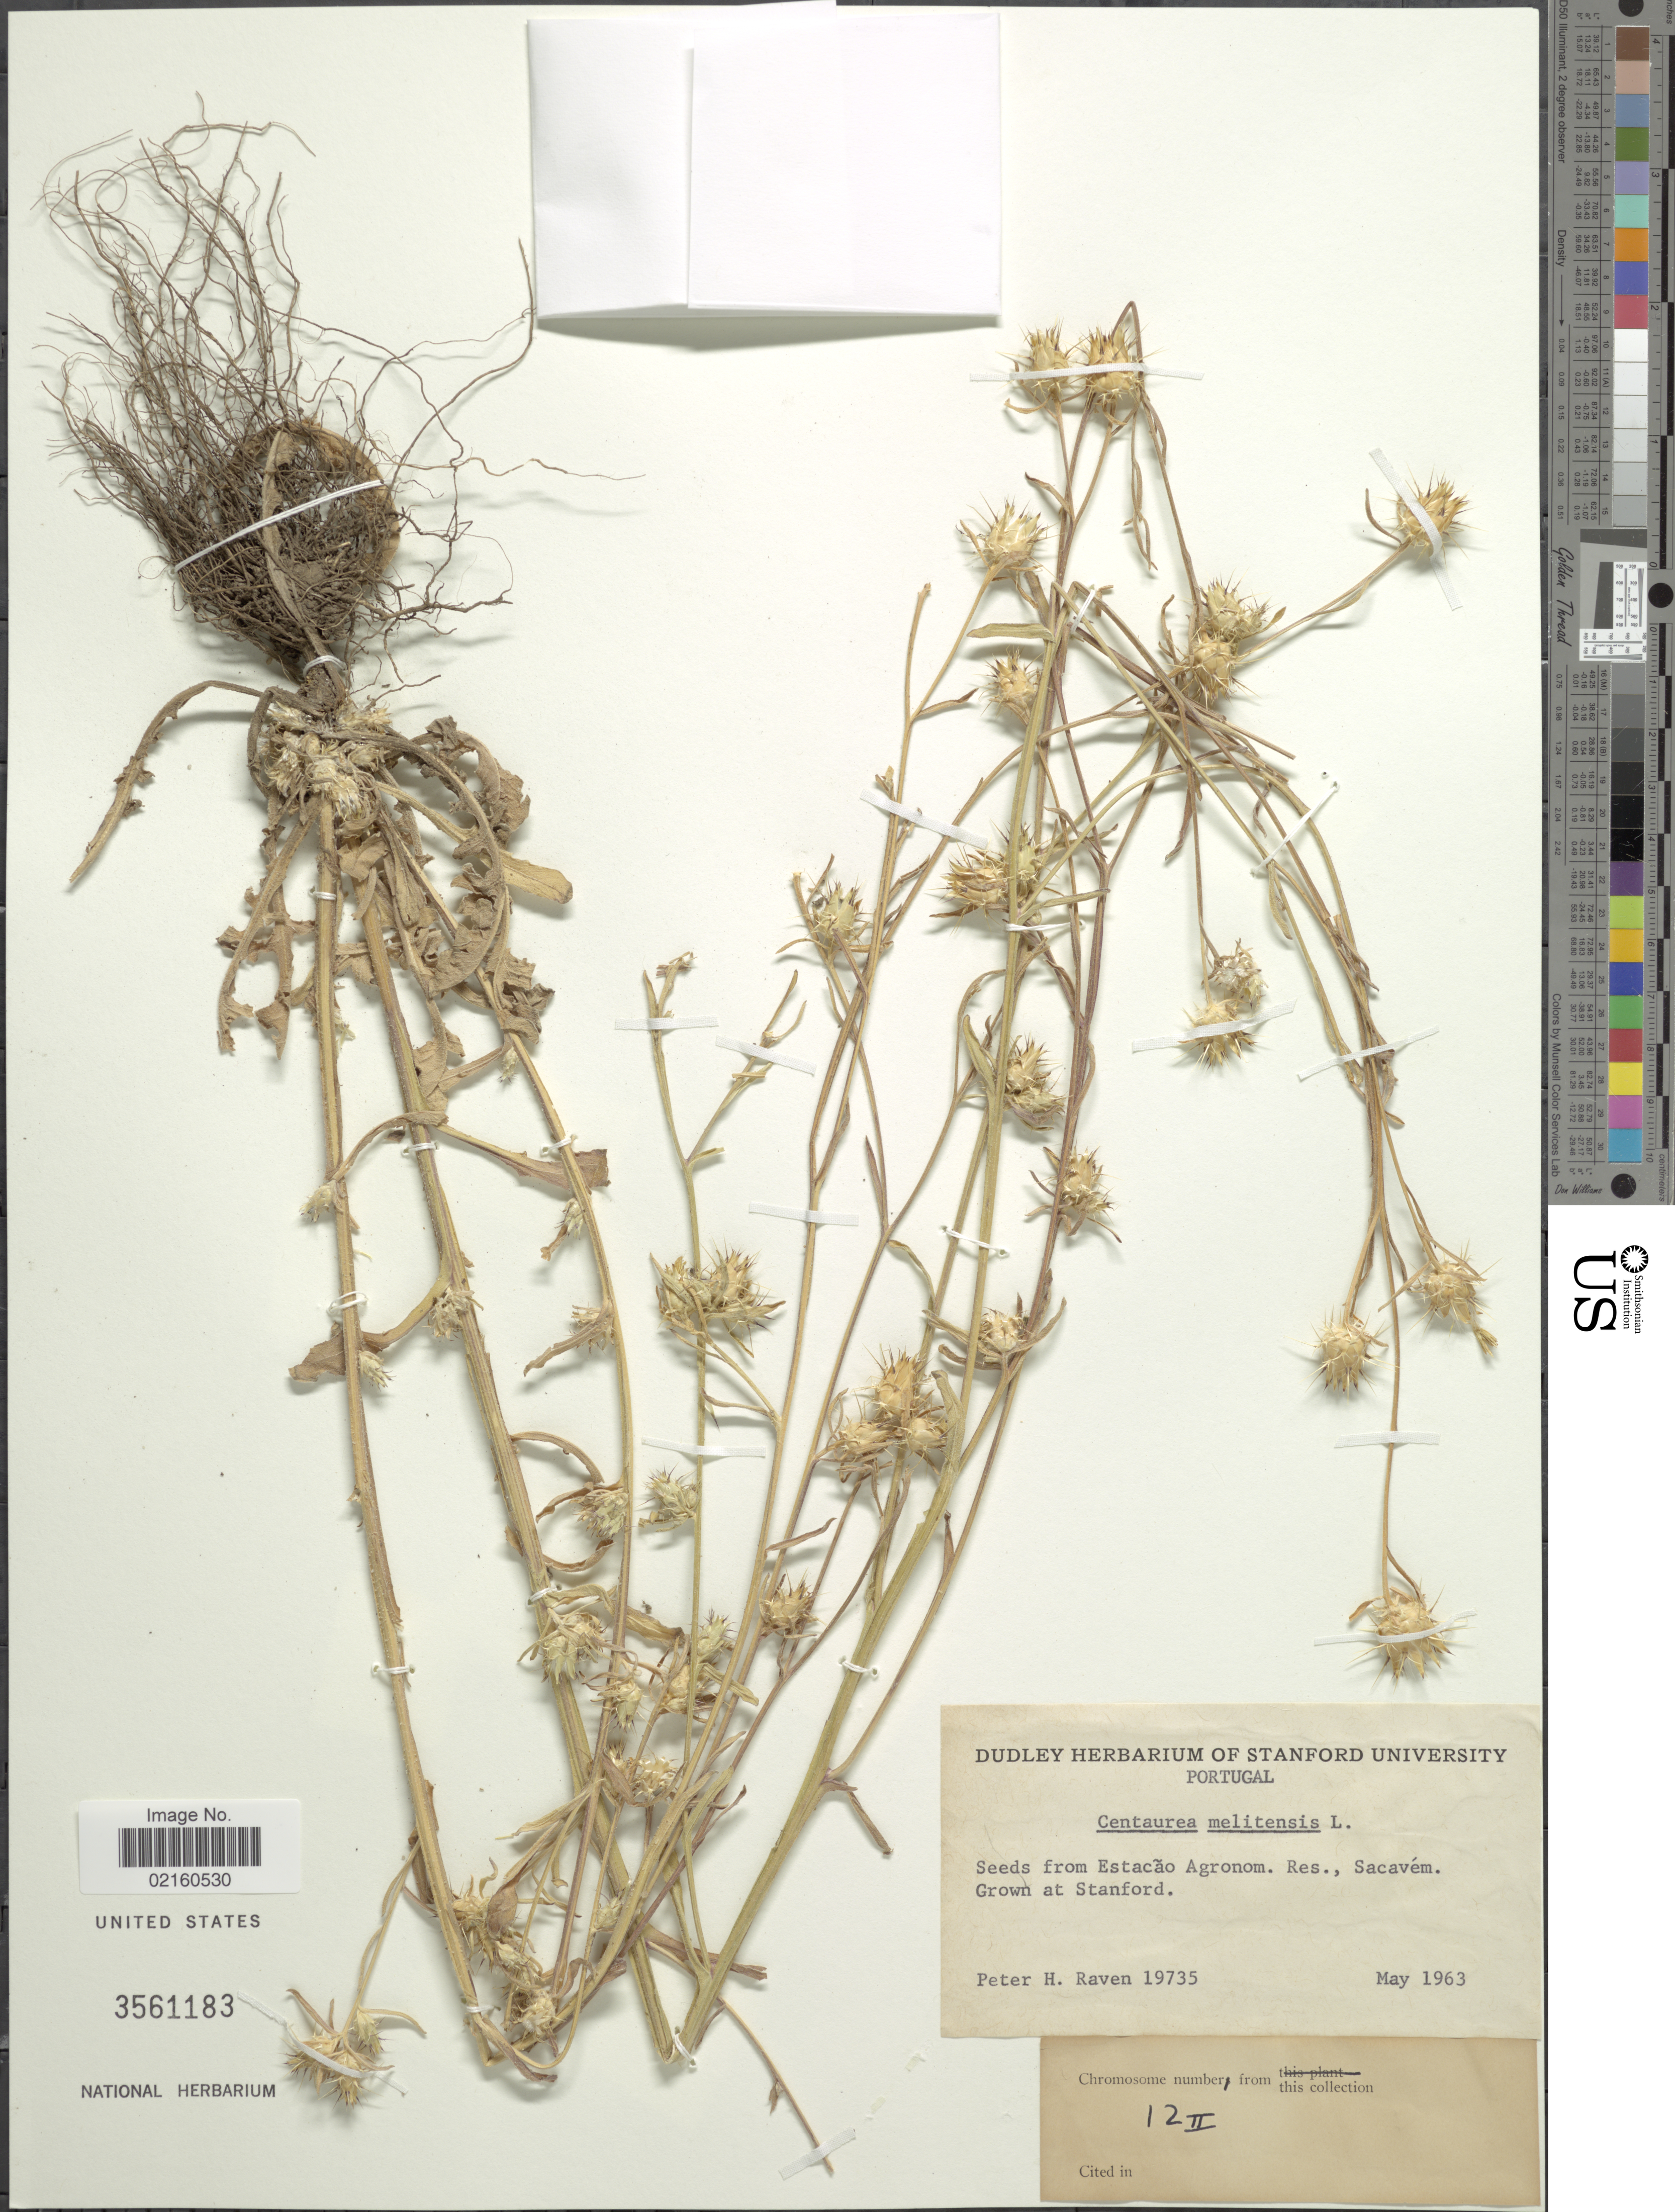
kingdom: Plantae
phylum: Tracheophyta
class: Magnoliopsida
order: Asterales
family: Asteraceae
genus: Centaurea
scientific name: Centaurea melitensis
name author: L.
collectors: P. Raven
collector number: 19735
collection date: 1963-05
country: United States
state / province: California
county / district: Santa Clara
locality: Stanford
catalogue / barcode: US 3561183